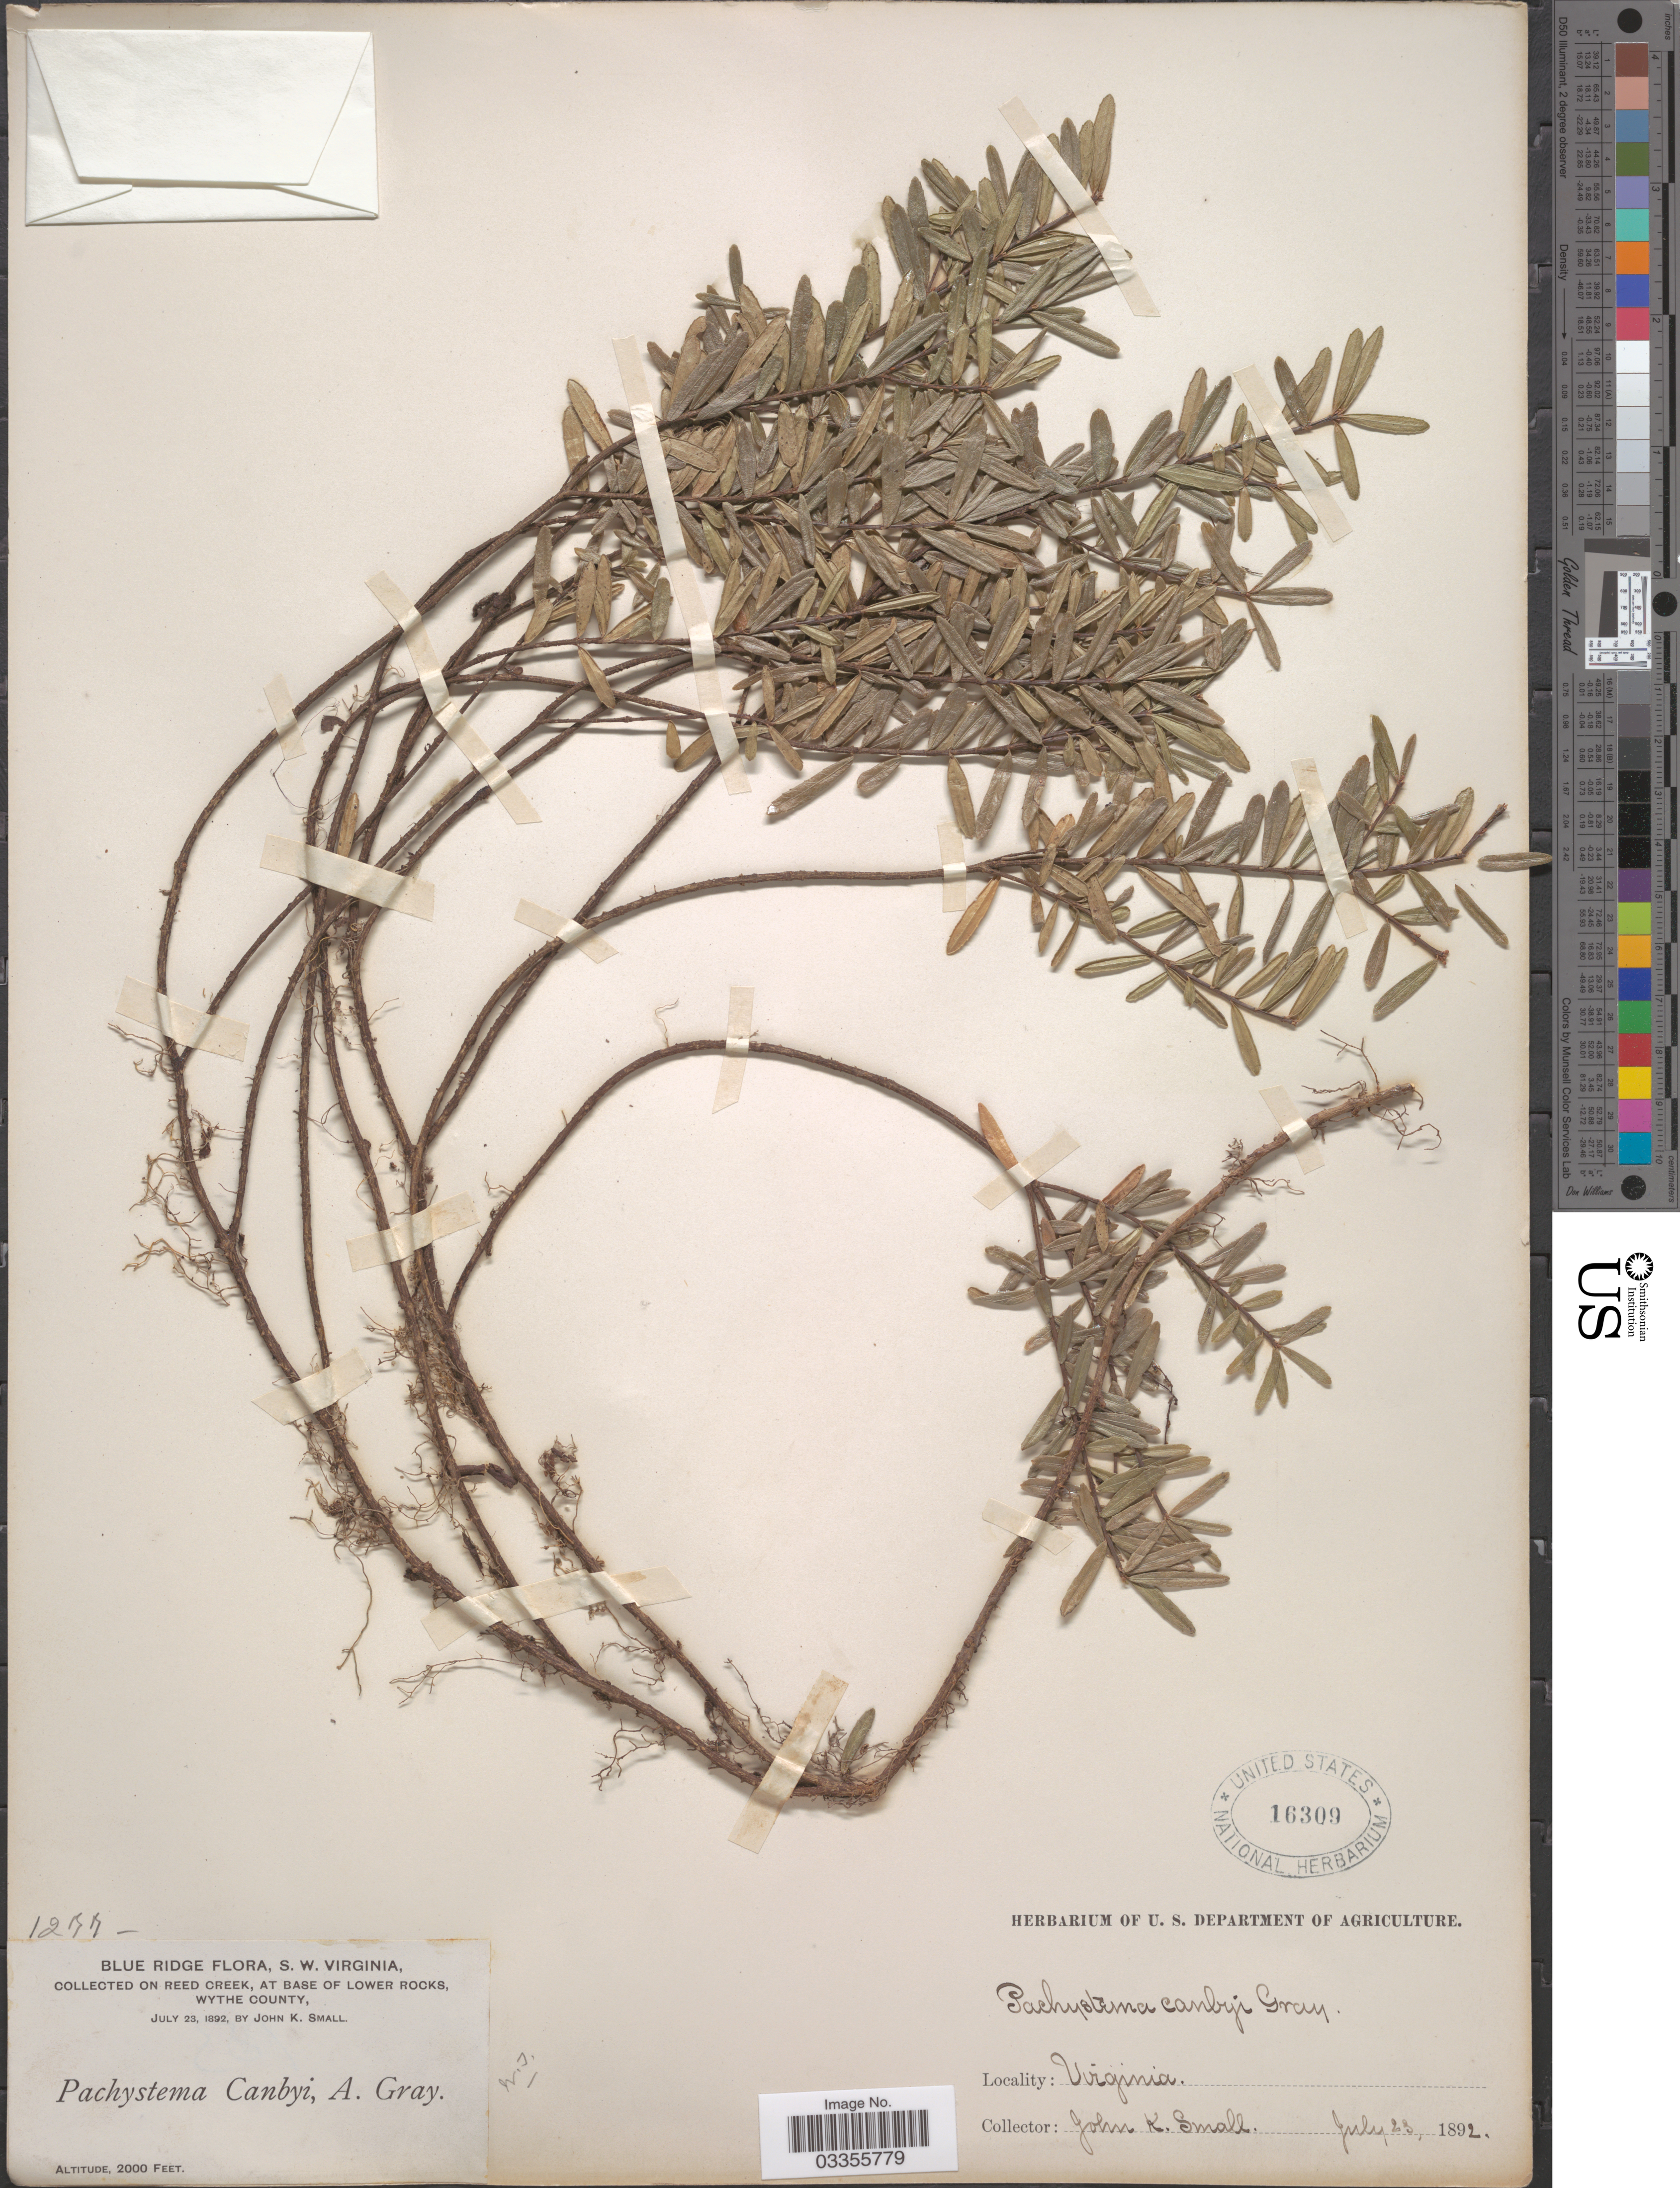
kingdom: Plantae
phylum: Tracheophyta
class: Magnoliopsida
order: Celastrales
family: Celastraceae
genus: Paxistima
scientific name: Paxistima canbyi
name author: A. Gray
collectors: J. K. Small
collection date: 1892-07-23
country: United States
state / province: Virginia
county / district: Wythe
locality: Blue Ridge. S. W. Virginia. On Reed Creek, at base of Lower Rocks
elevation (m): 610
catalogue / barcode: US 16309